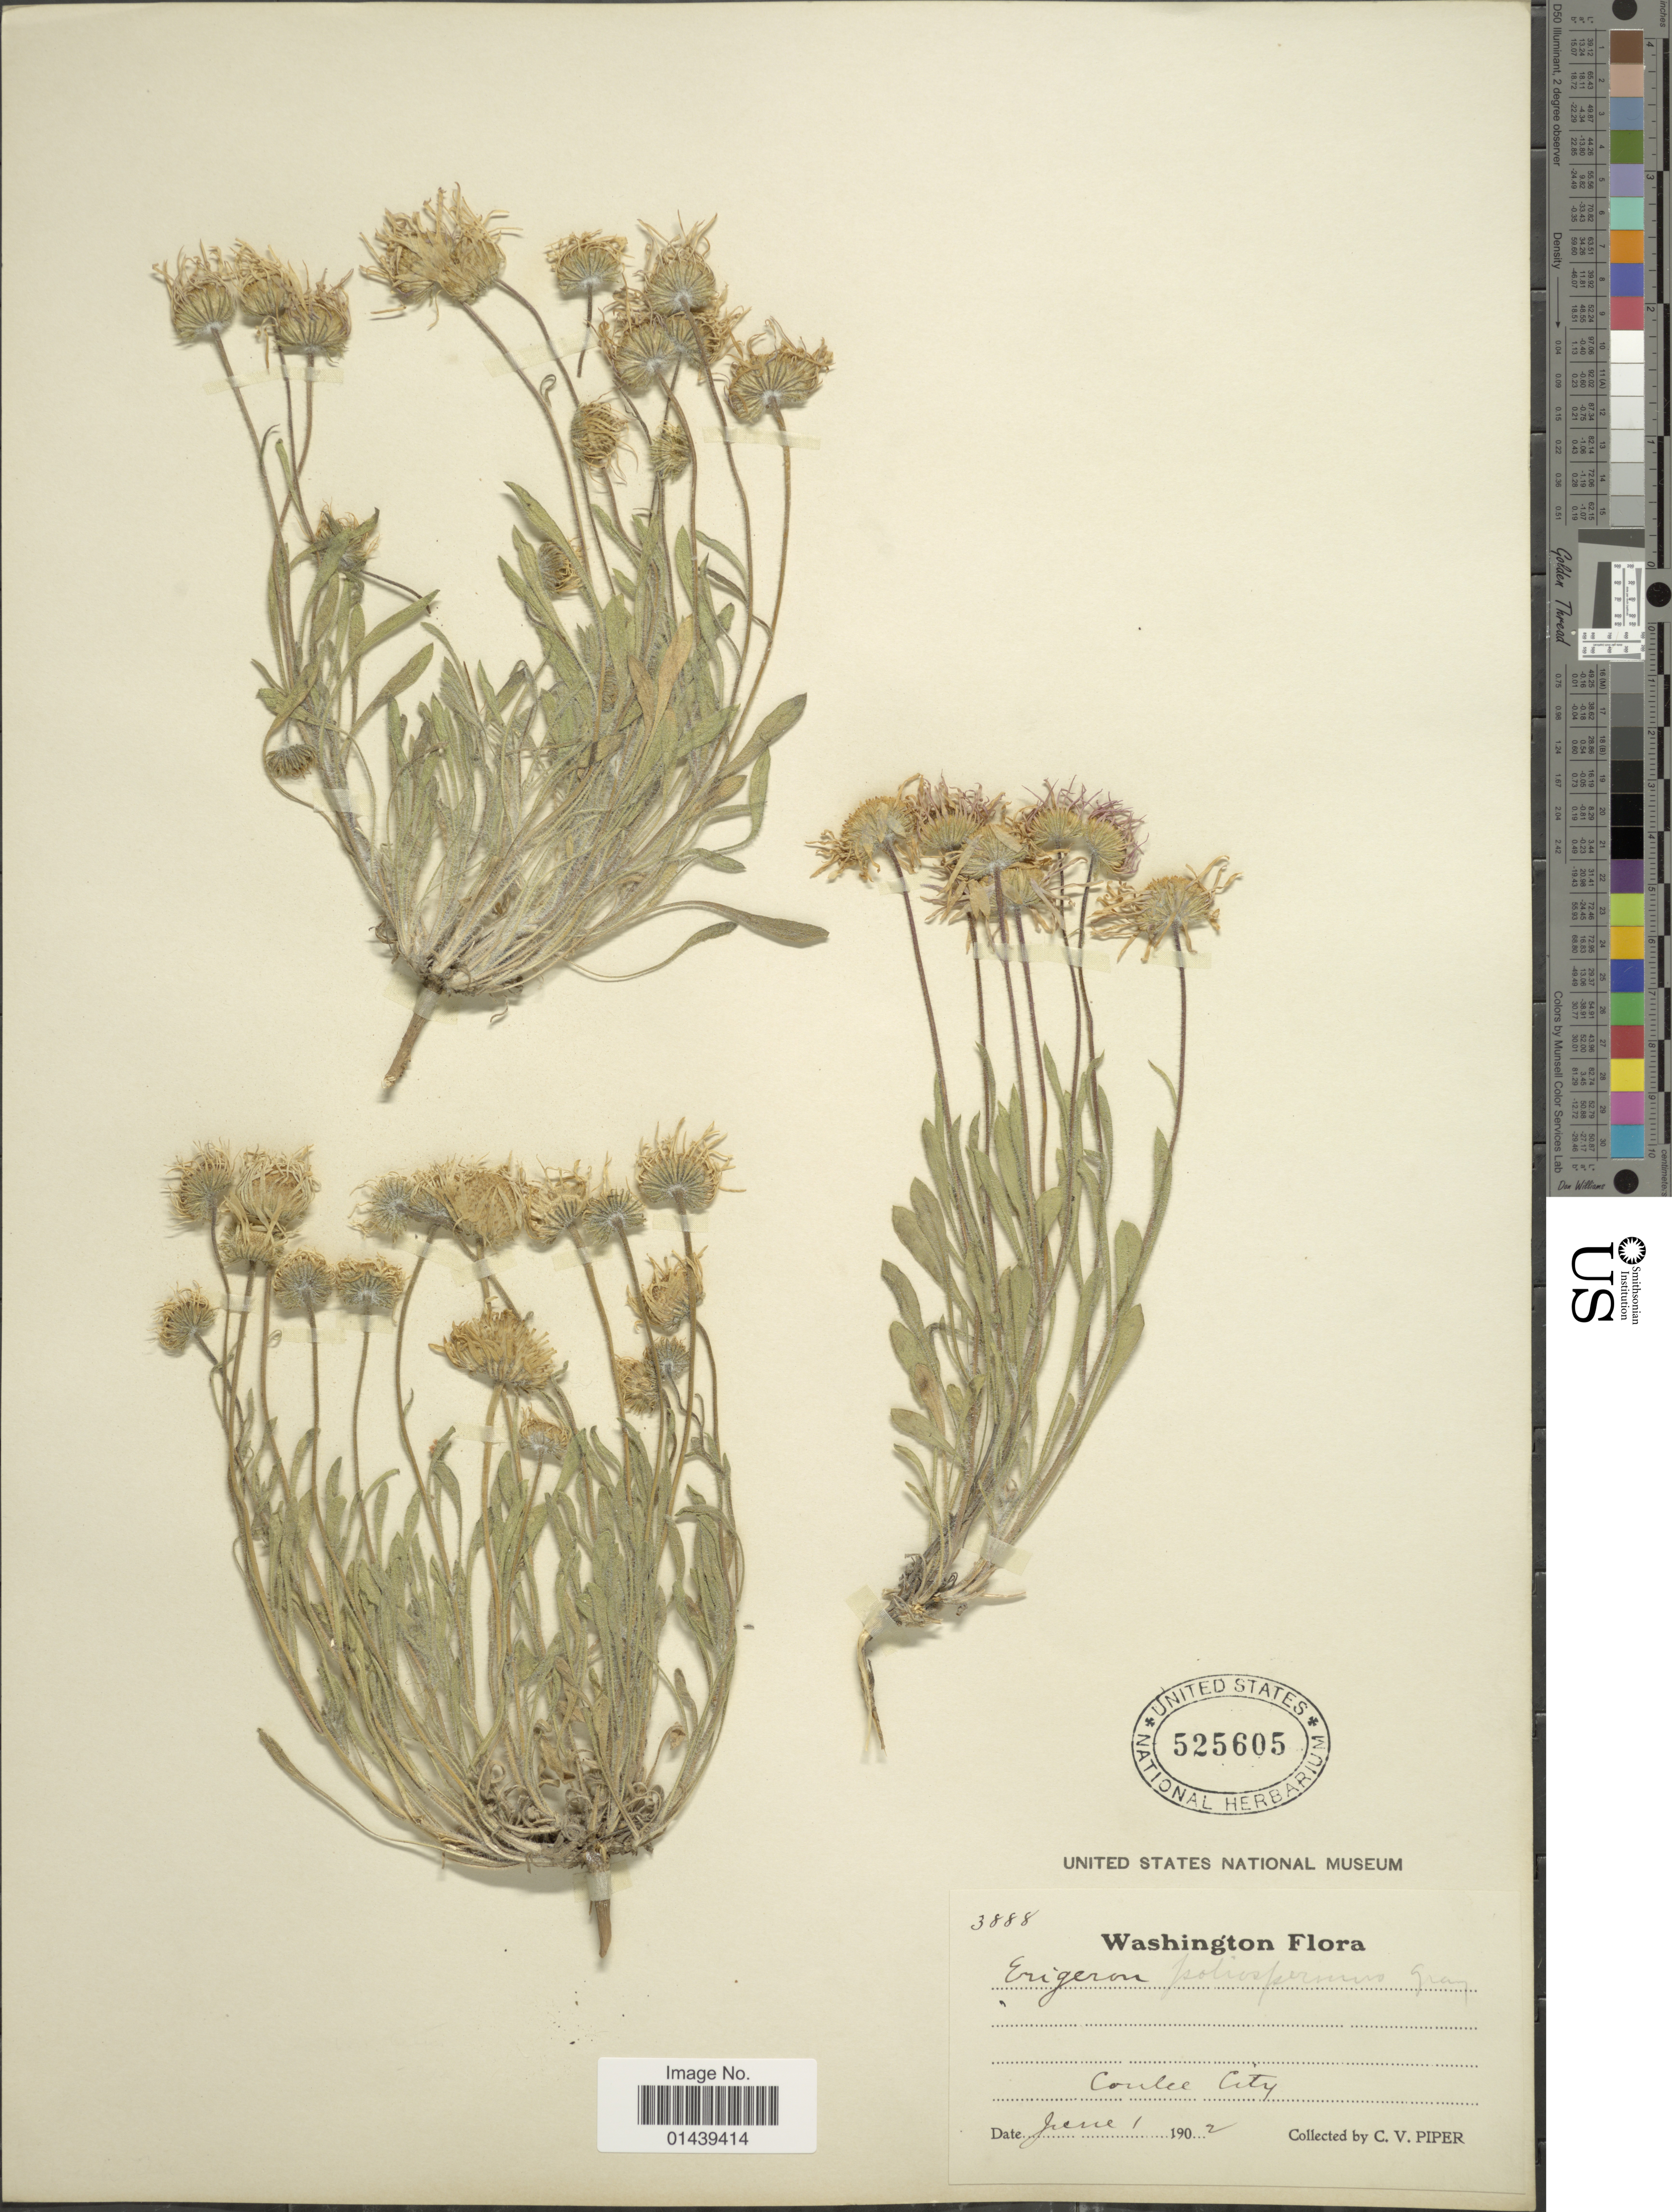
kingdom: Plantae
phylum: Tracheophyta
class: Magnoliopsida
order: Asterales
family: Asteraceae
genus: Erigeron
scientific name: Erigeron poliospermus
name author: A. Gray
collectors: C. V. Piper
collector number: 3888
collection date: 1902-06-01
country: United States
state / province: Washington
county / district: Grant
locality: Coulee City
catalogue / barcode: US 525605